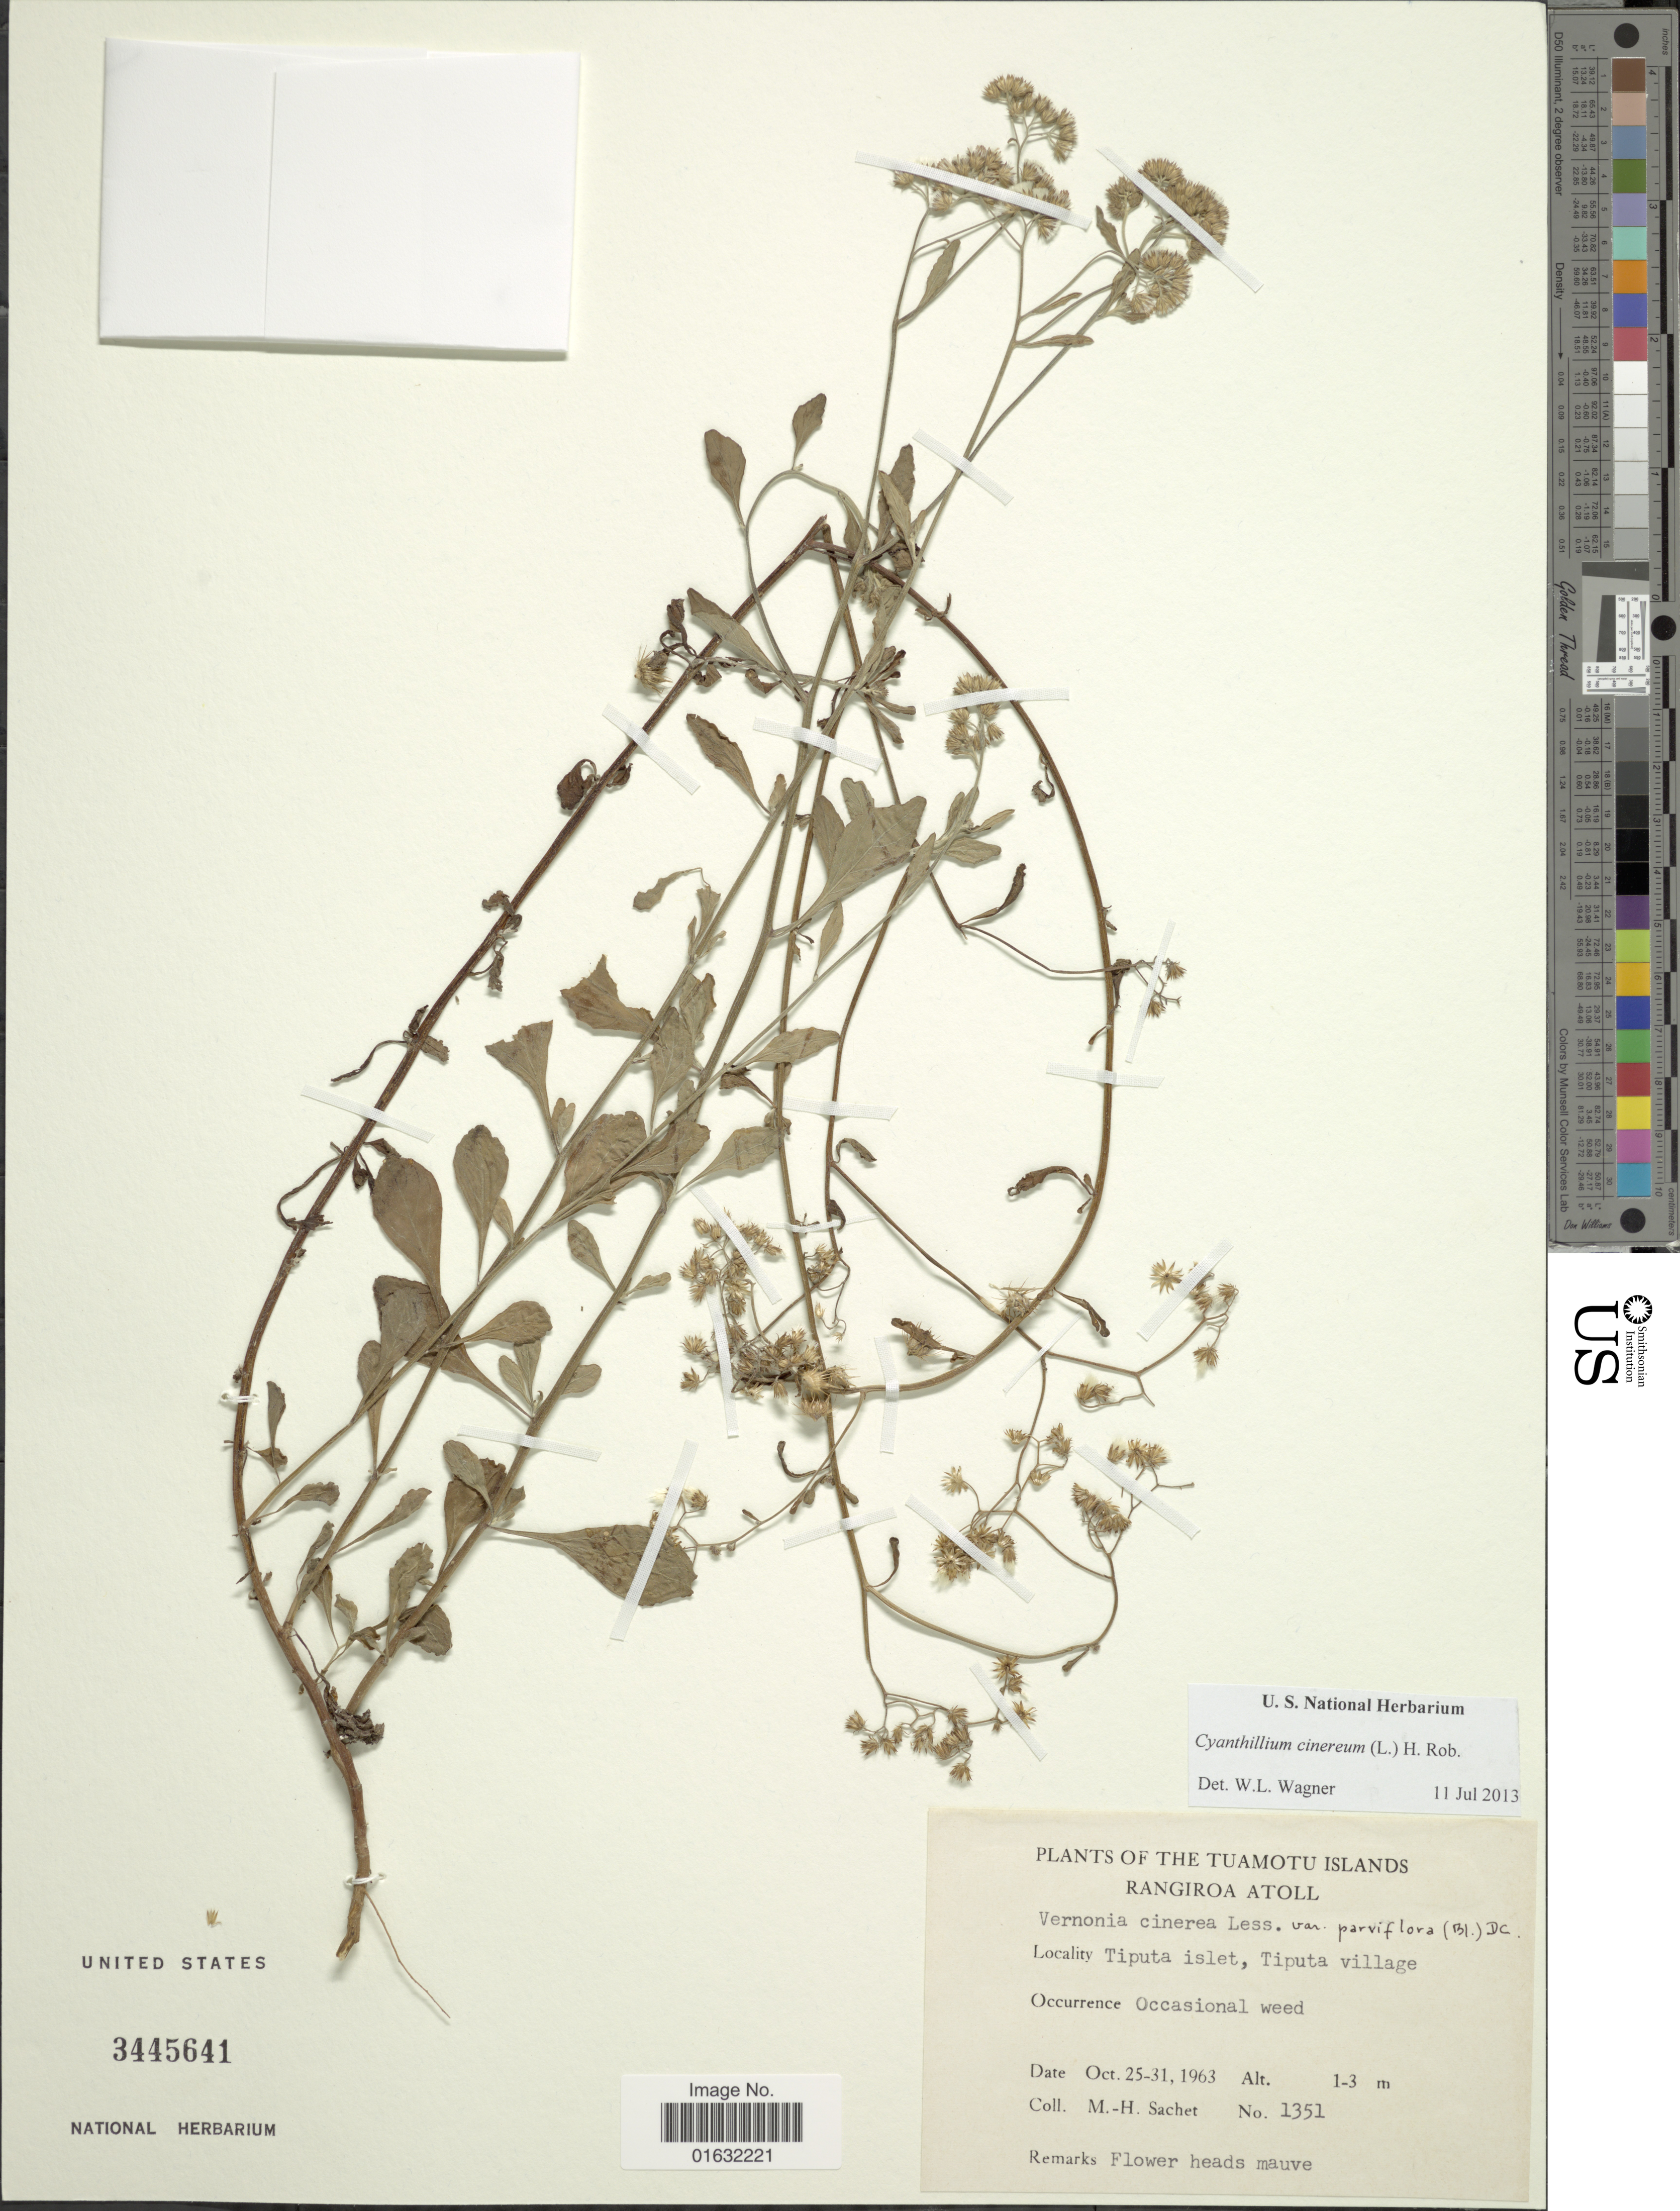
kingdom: Plantae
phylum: Tracheophyta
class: Magnoliopsida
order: Asterales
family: Asteraceae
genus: Cyanthillium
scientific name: Cyanthillium cinereum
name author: (L.) H. Rob.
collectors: M.-H. Sachet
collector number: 1351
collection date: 1963-10-25/1963-10-31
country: French Polynesia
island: Rangiroa [Deans] Atoll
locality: Tuamotu Islands, Rangiroa Atoll, Tiputa islet,Tiputa village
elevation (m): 1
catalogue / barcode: US 3445641